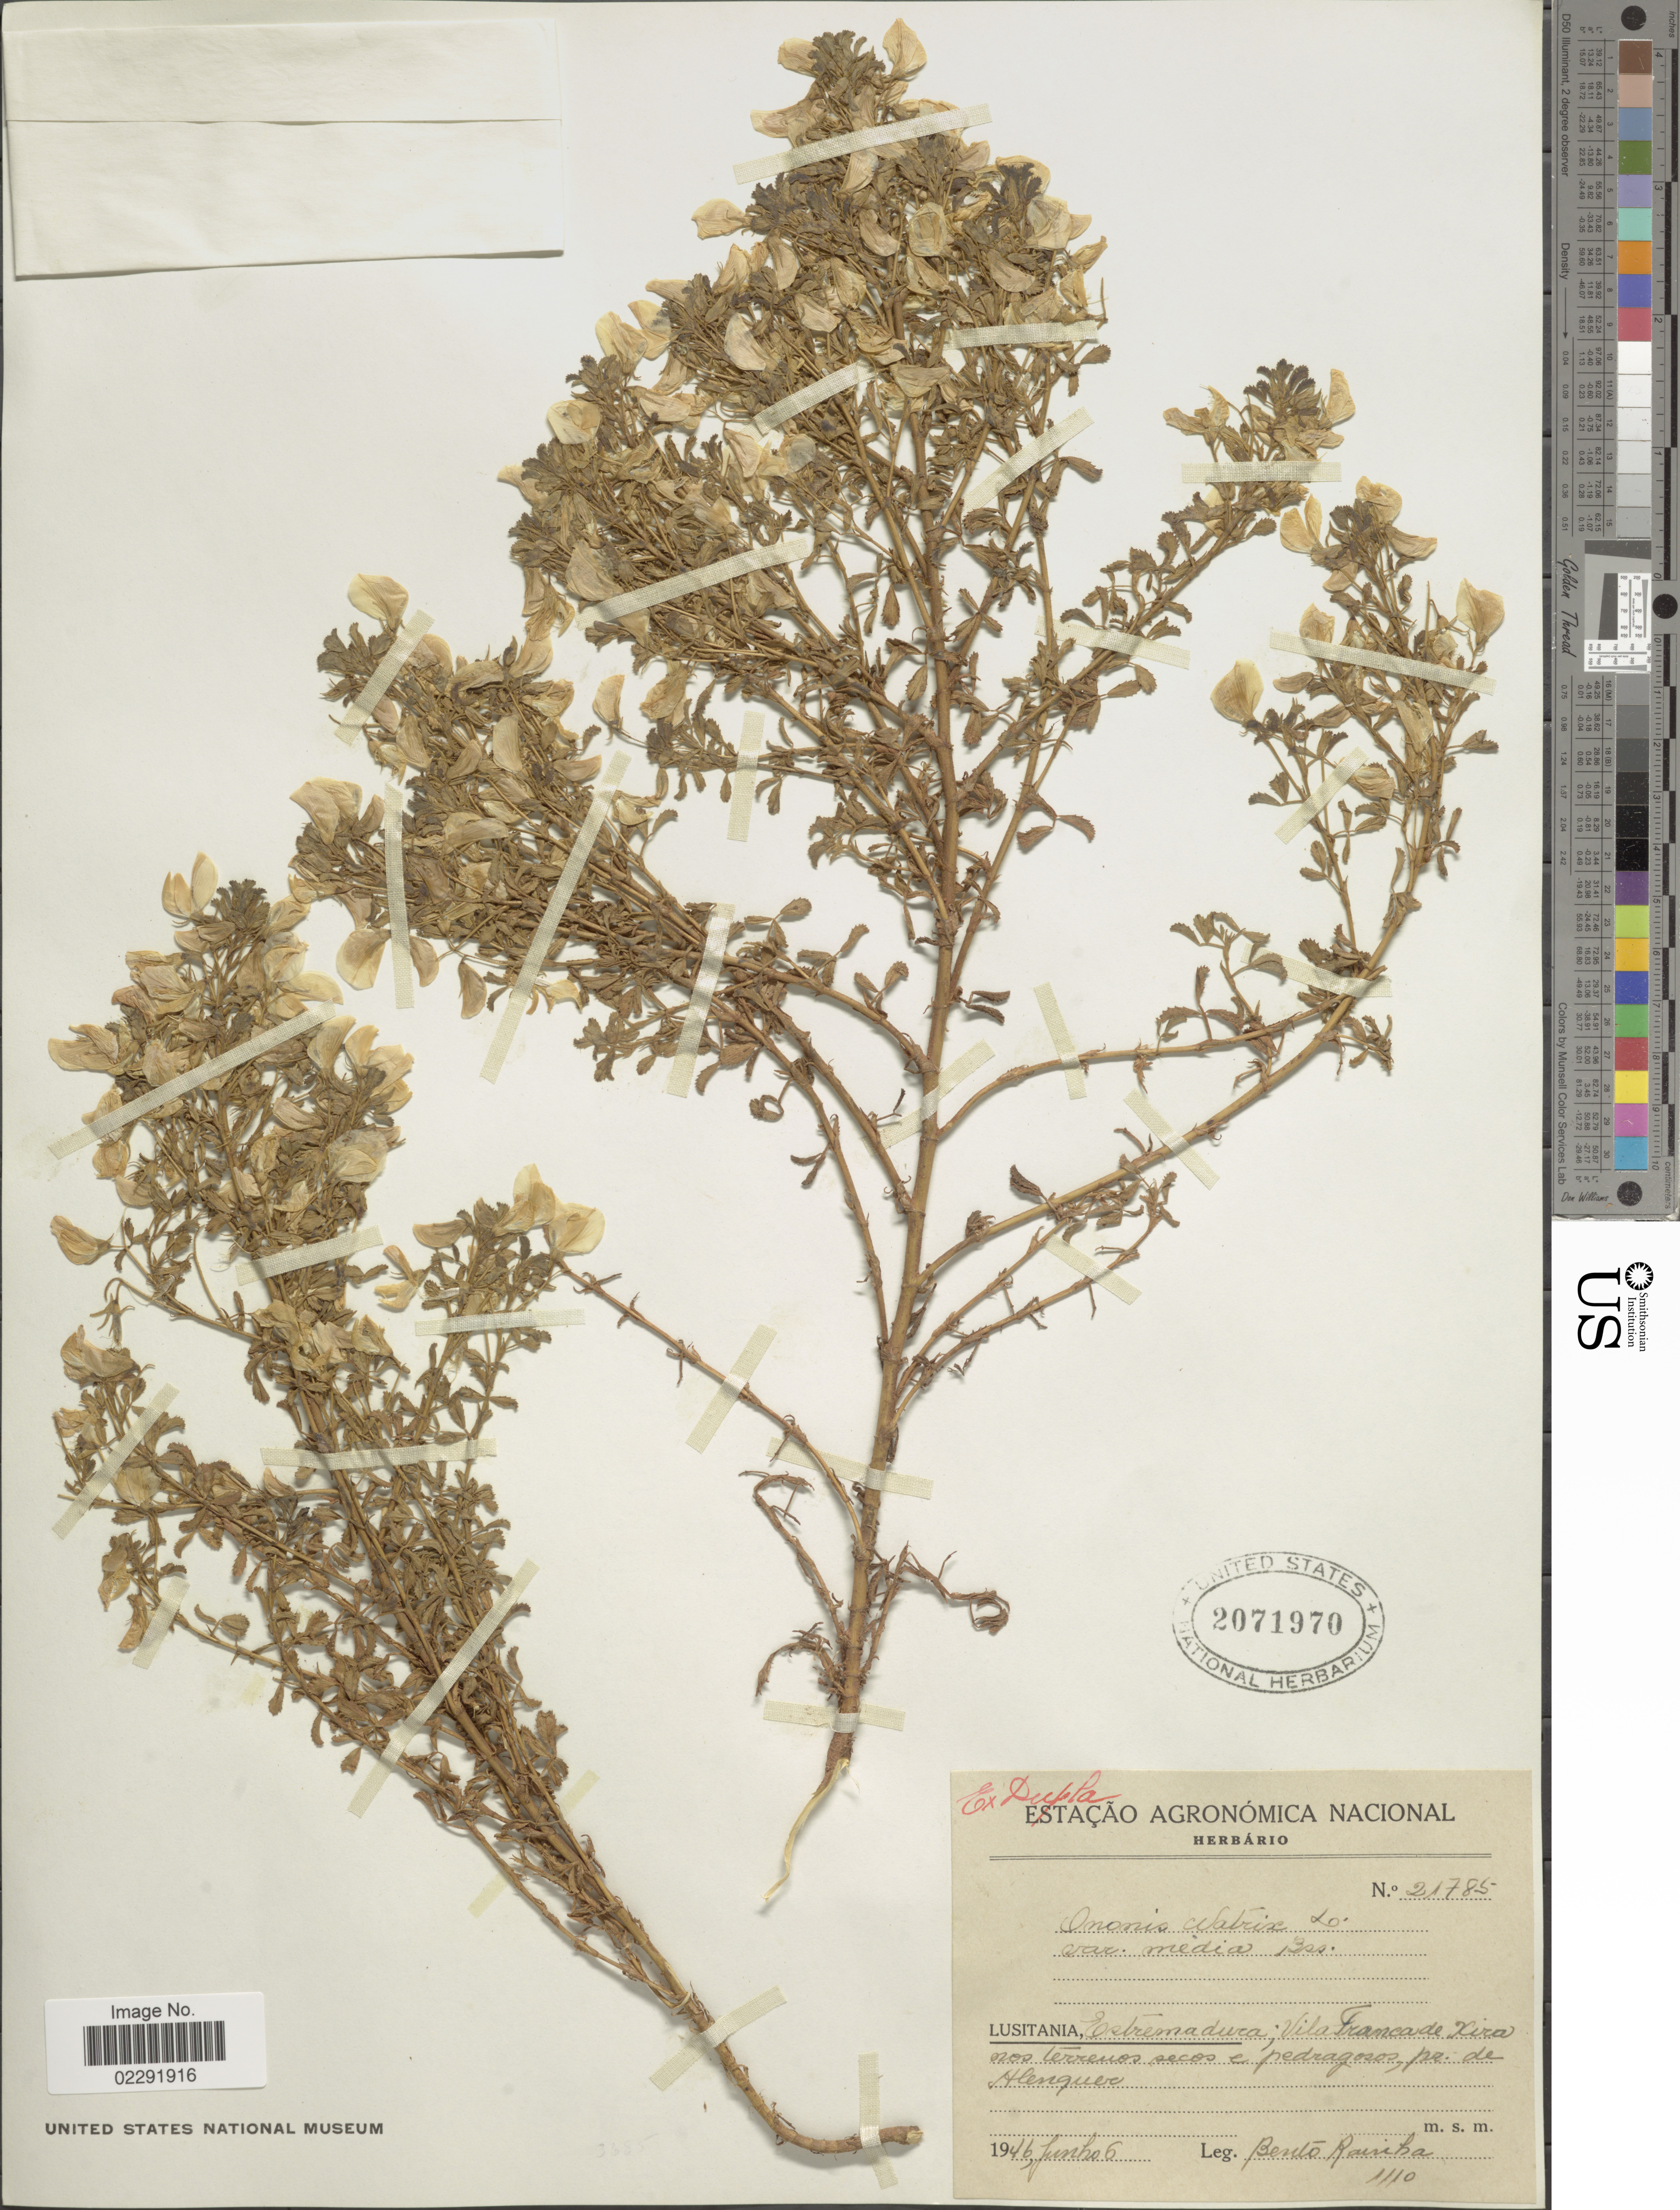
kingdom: Plantae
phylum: Tracheophyta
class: Magnoliopsida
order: Fabales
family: Fabaceae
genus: Ononis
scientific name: Ononis natrix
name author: L.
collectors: B. Rainha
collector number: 21785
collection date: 1946-06-06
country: Portugal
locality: Lusitania, Estremadura; Vila Franca de Xira nos terrenos secos e pedragosos, pr. de Alenque. [interpreted]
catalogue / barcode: US 2071970